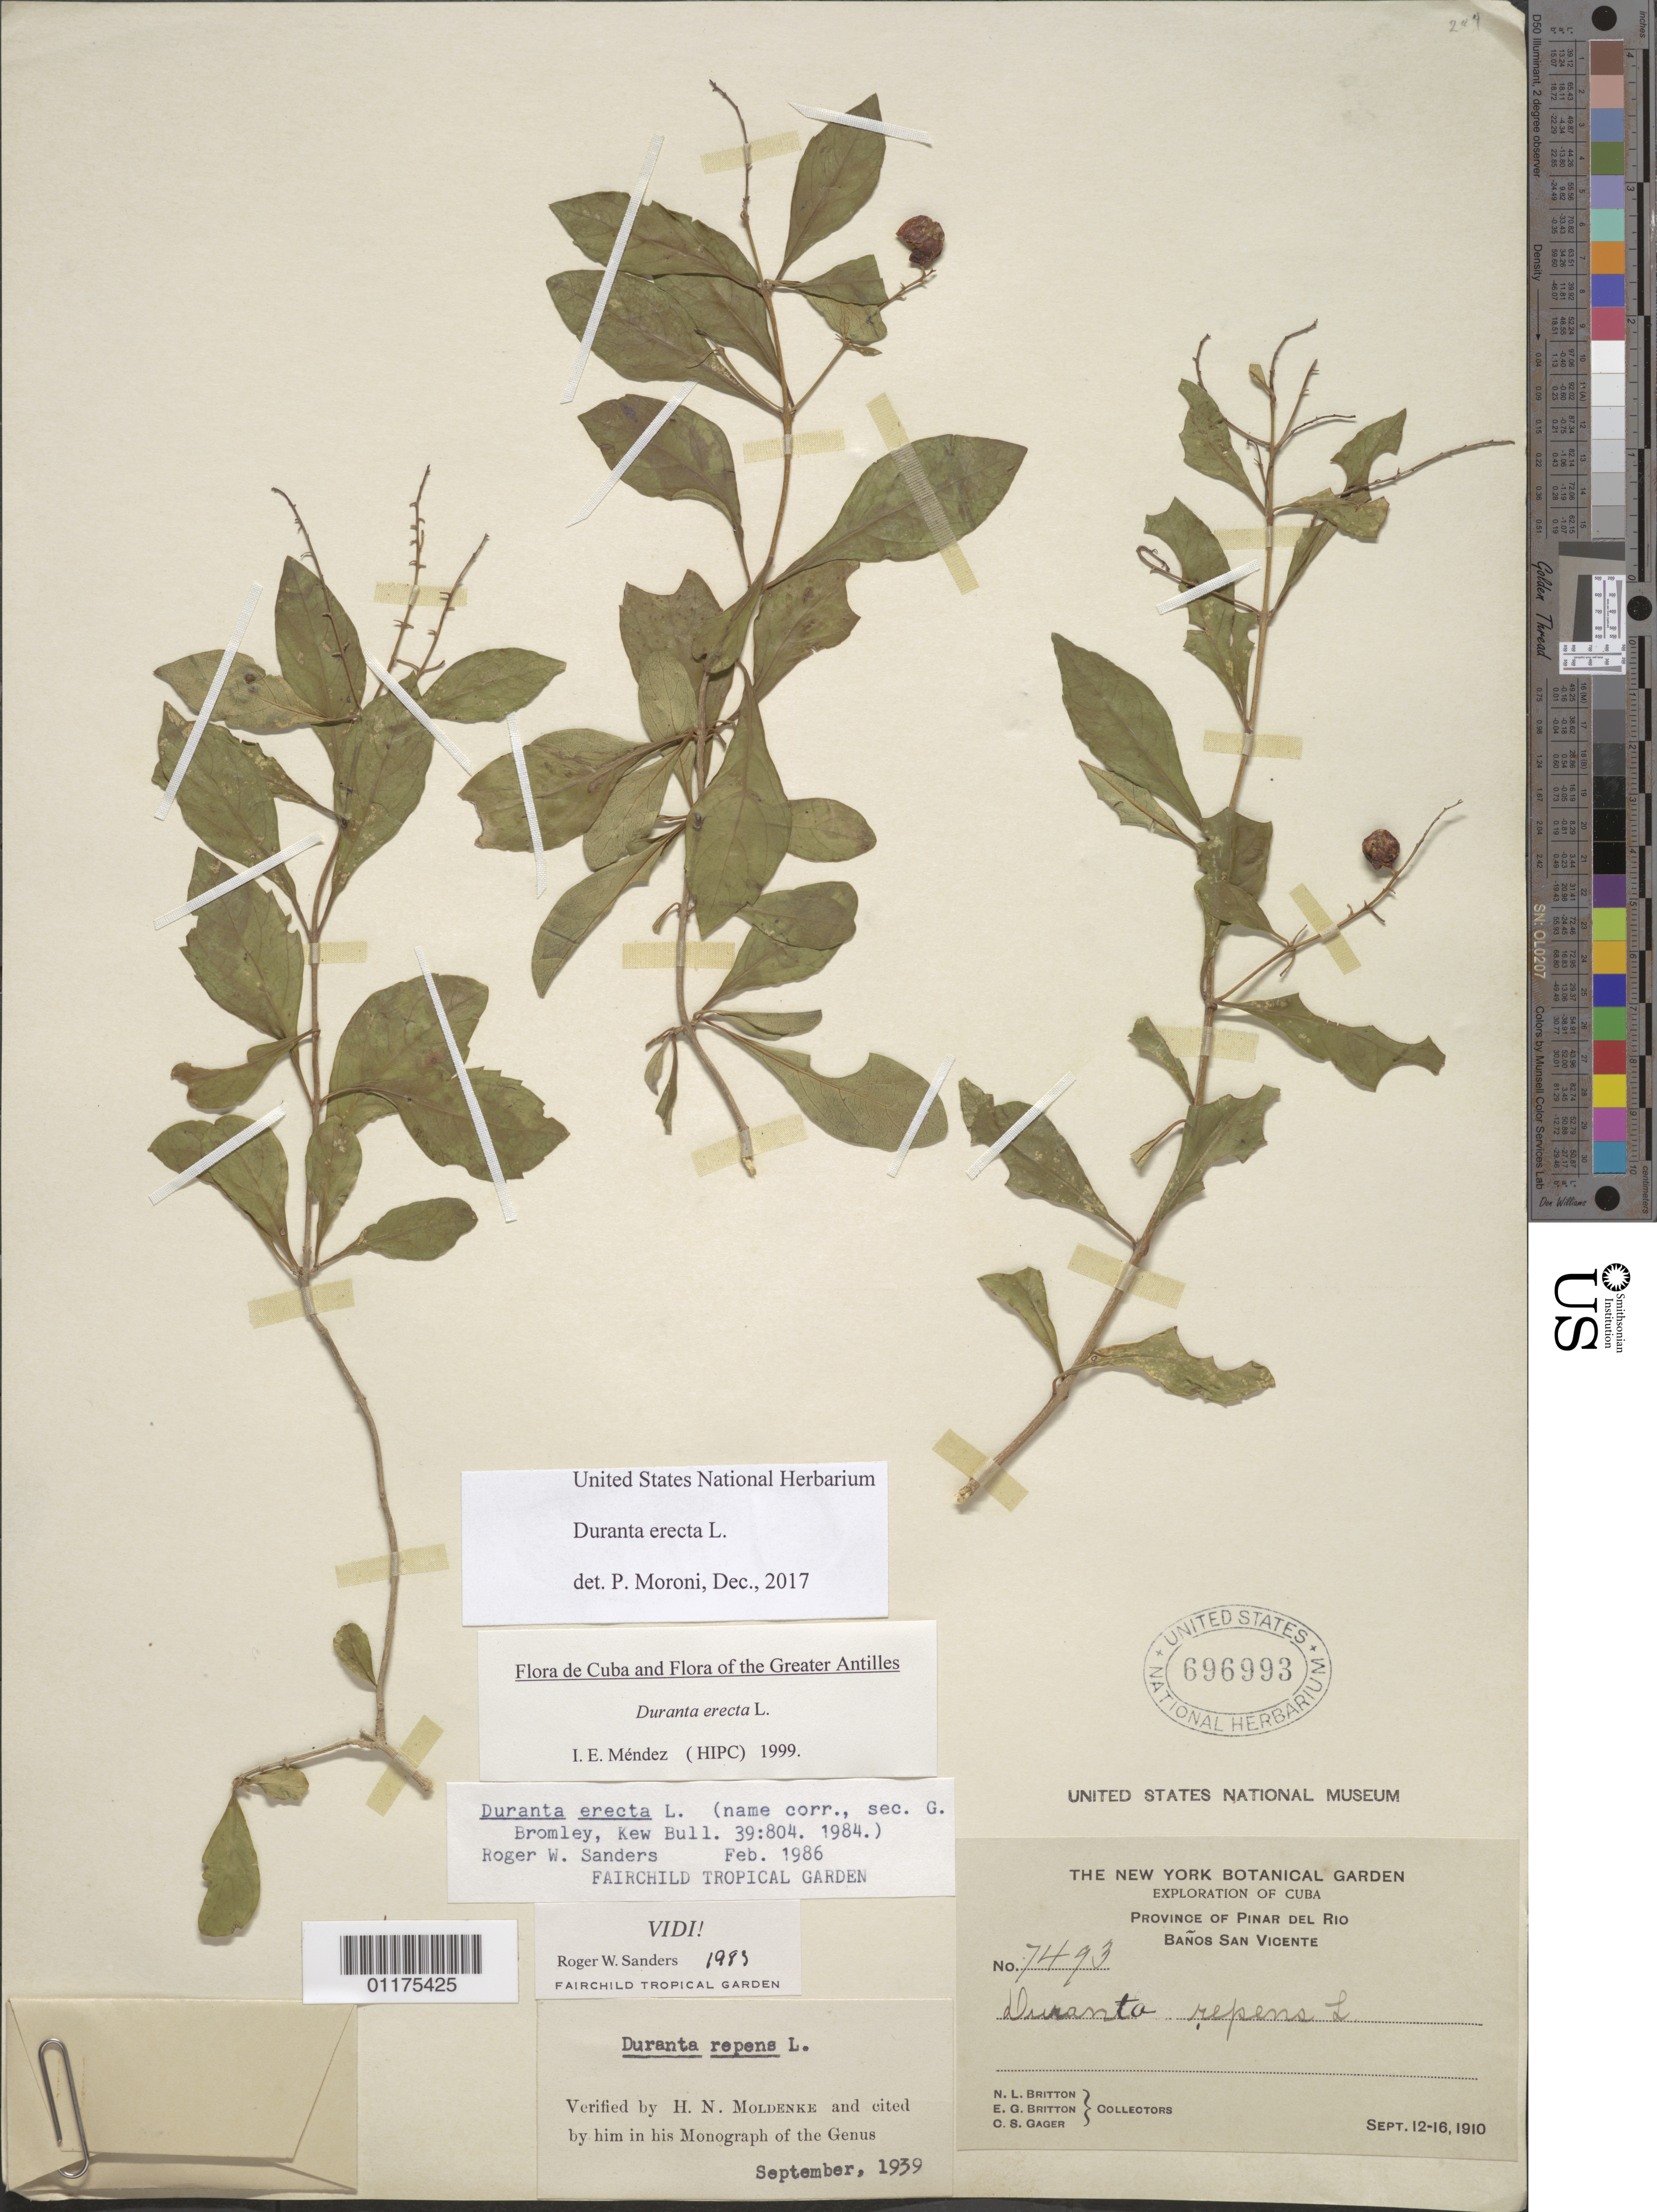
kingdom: Plantae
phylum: Tracheophyta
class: Magnoliopsida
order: Lamiales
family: Verbenaceae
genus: Duranta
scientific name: Duranta erecta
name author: L.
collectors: N. Britton, E. G. Britton & C. Gager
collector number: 7493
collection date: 1910-09-12/1910-09-16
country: Cuba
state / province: Pinar del Rio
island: Cuba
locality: Banos San Vicente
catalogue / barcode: US 696993